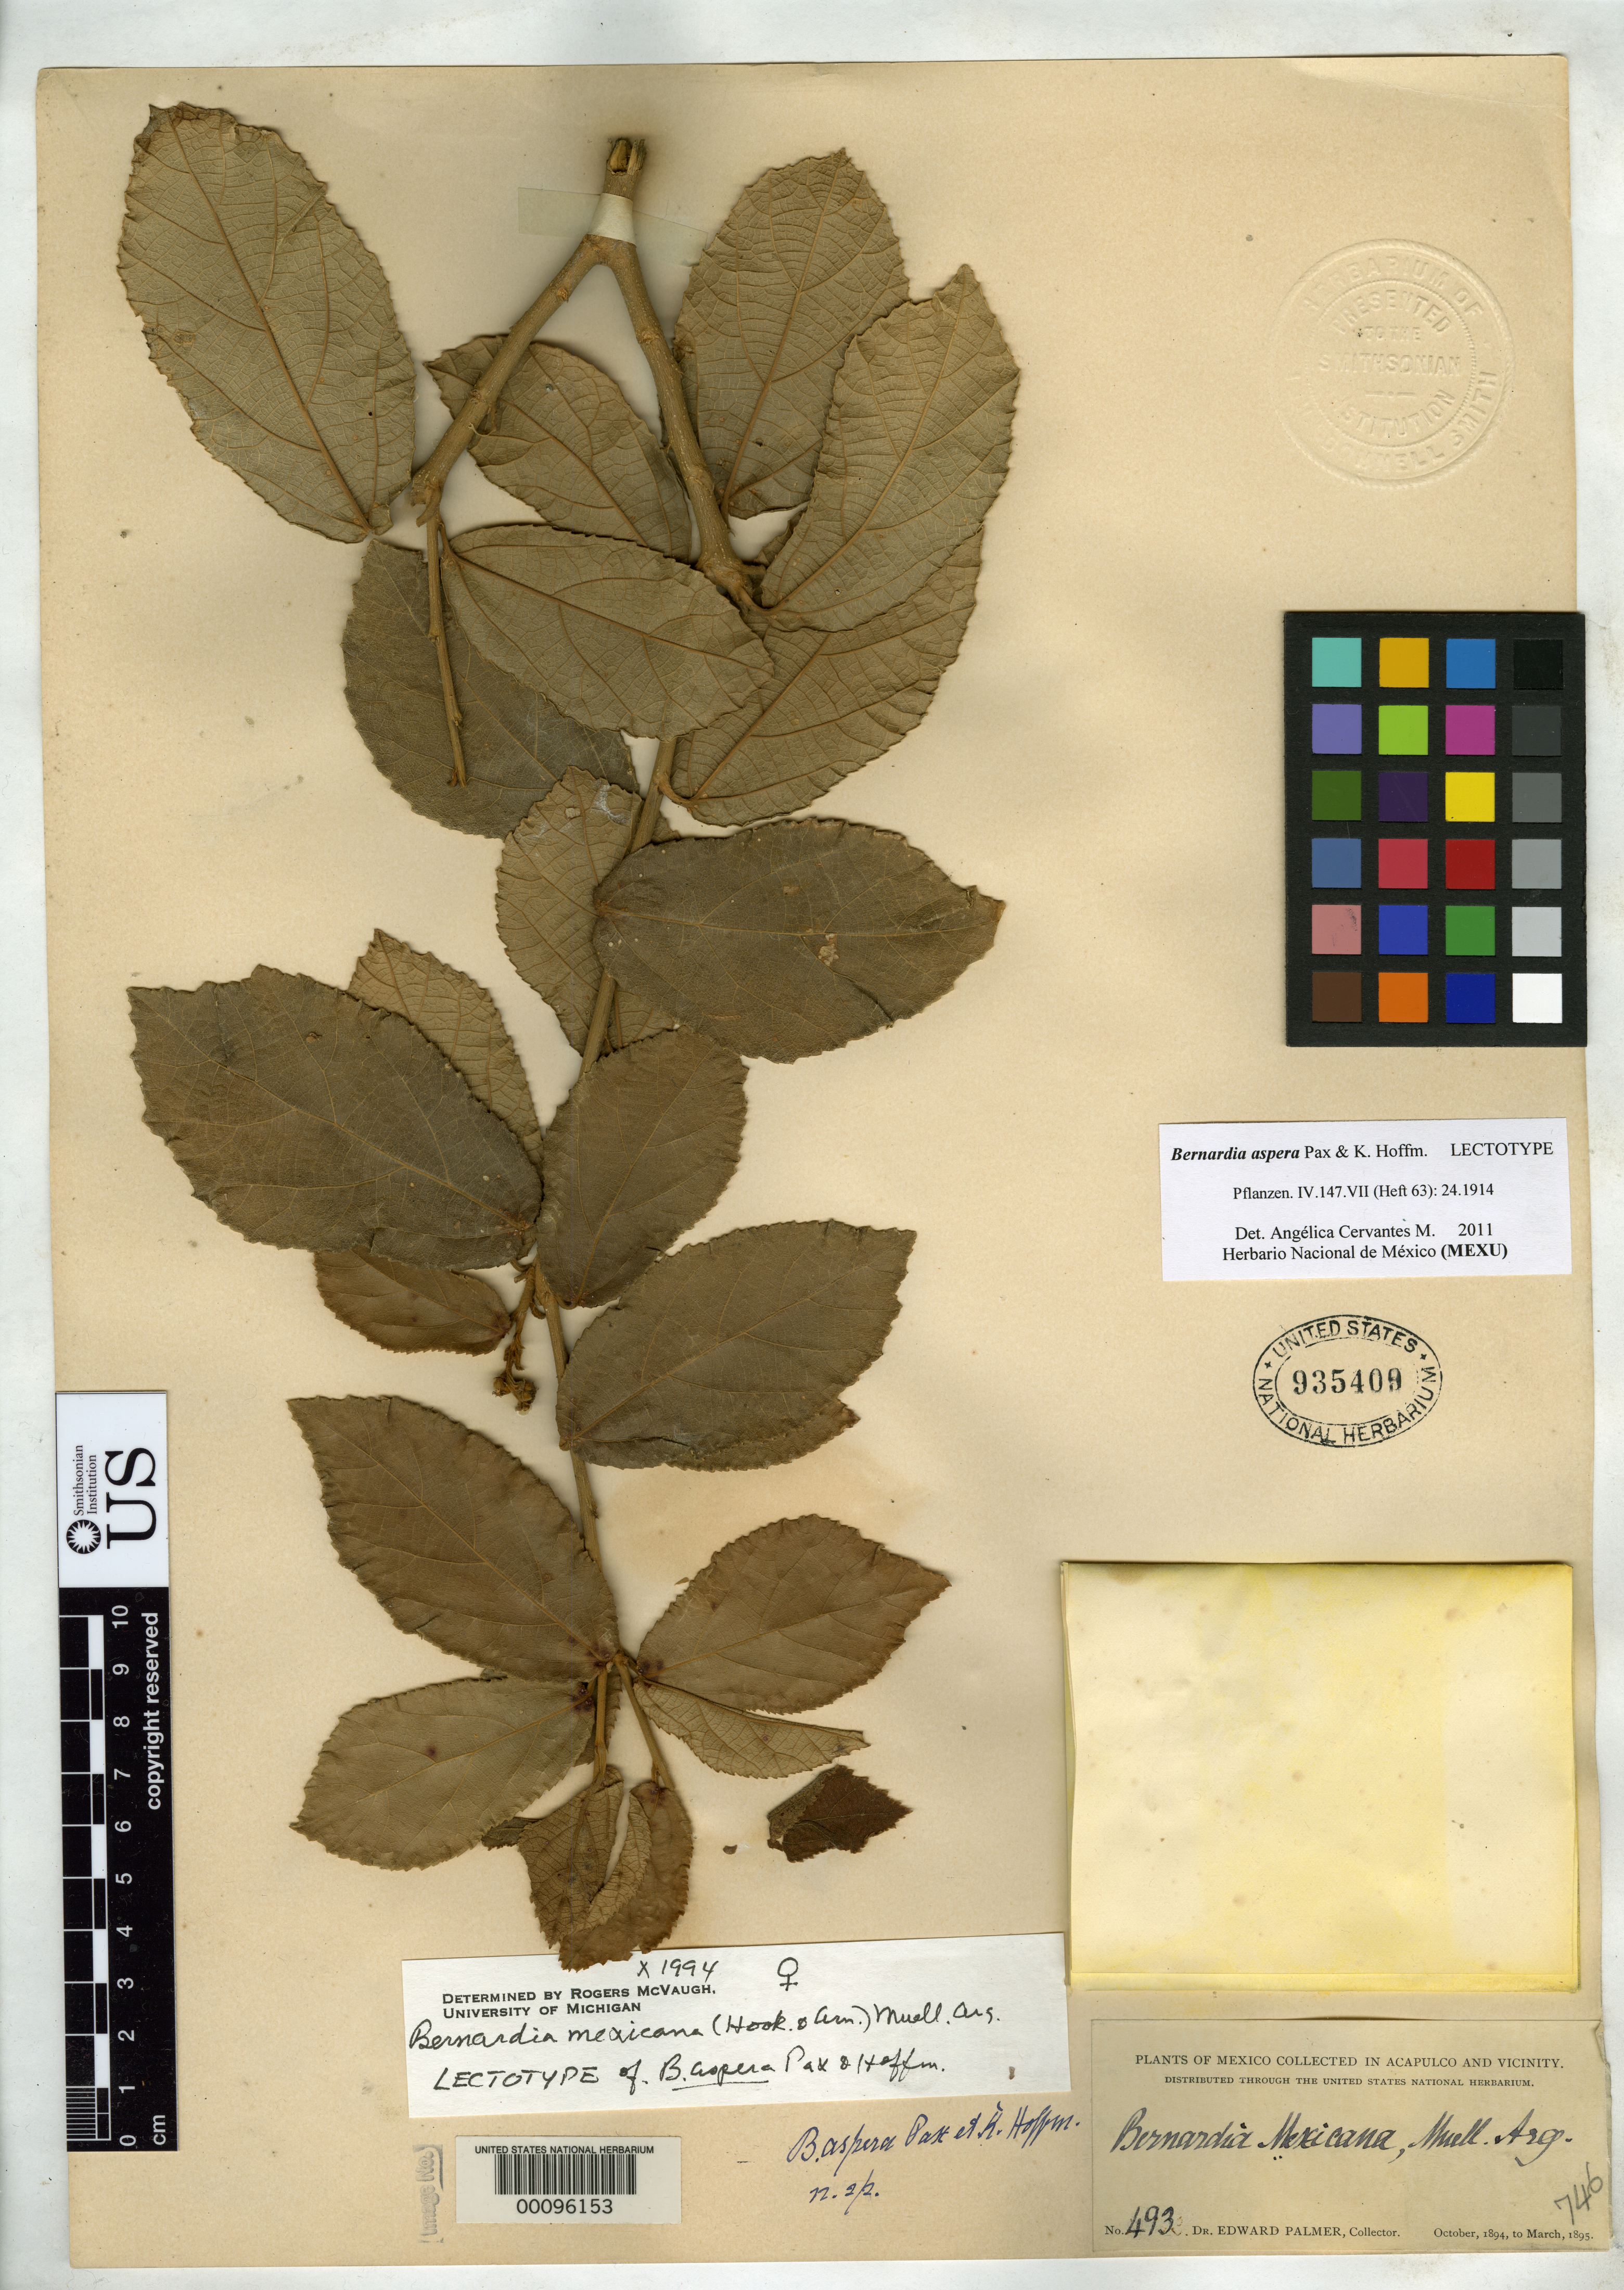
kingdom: Plantae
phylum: Tracheophyta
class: Magnoliopsida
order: Malpighiales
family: Euphorbiaceae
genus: Bernardia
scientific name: Bernardia aspera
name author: Pax & K. Hoffm. in Engl.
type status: Type Collection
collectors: E. Palmer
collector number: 493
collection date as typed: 1894 to -- --- 1895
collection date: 1894/1895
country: Mexico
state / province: Guerrero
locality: Acapulco & vicinity.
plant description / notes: Specimen annotated by R. McVaugh (1994) and A. Cervantes M. (2011) as "lectotype"; lectotypification ined.?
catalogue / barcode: US 935409